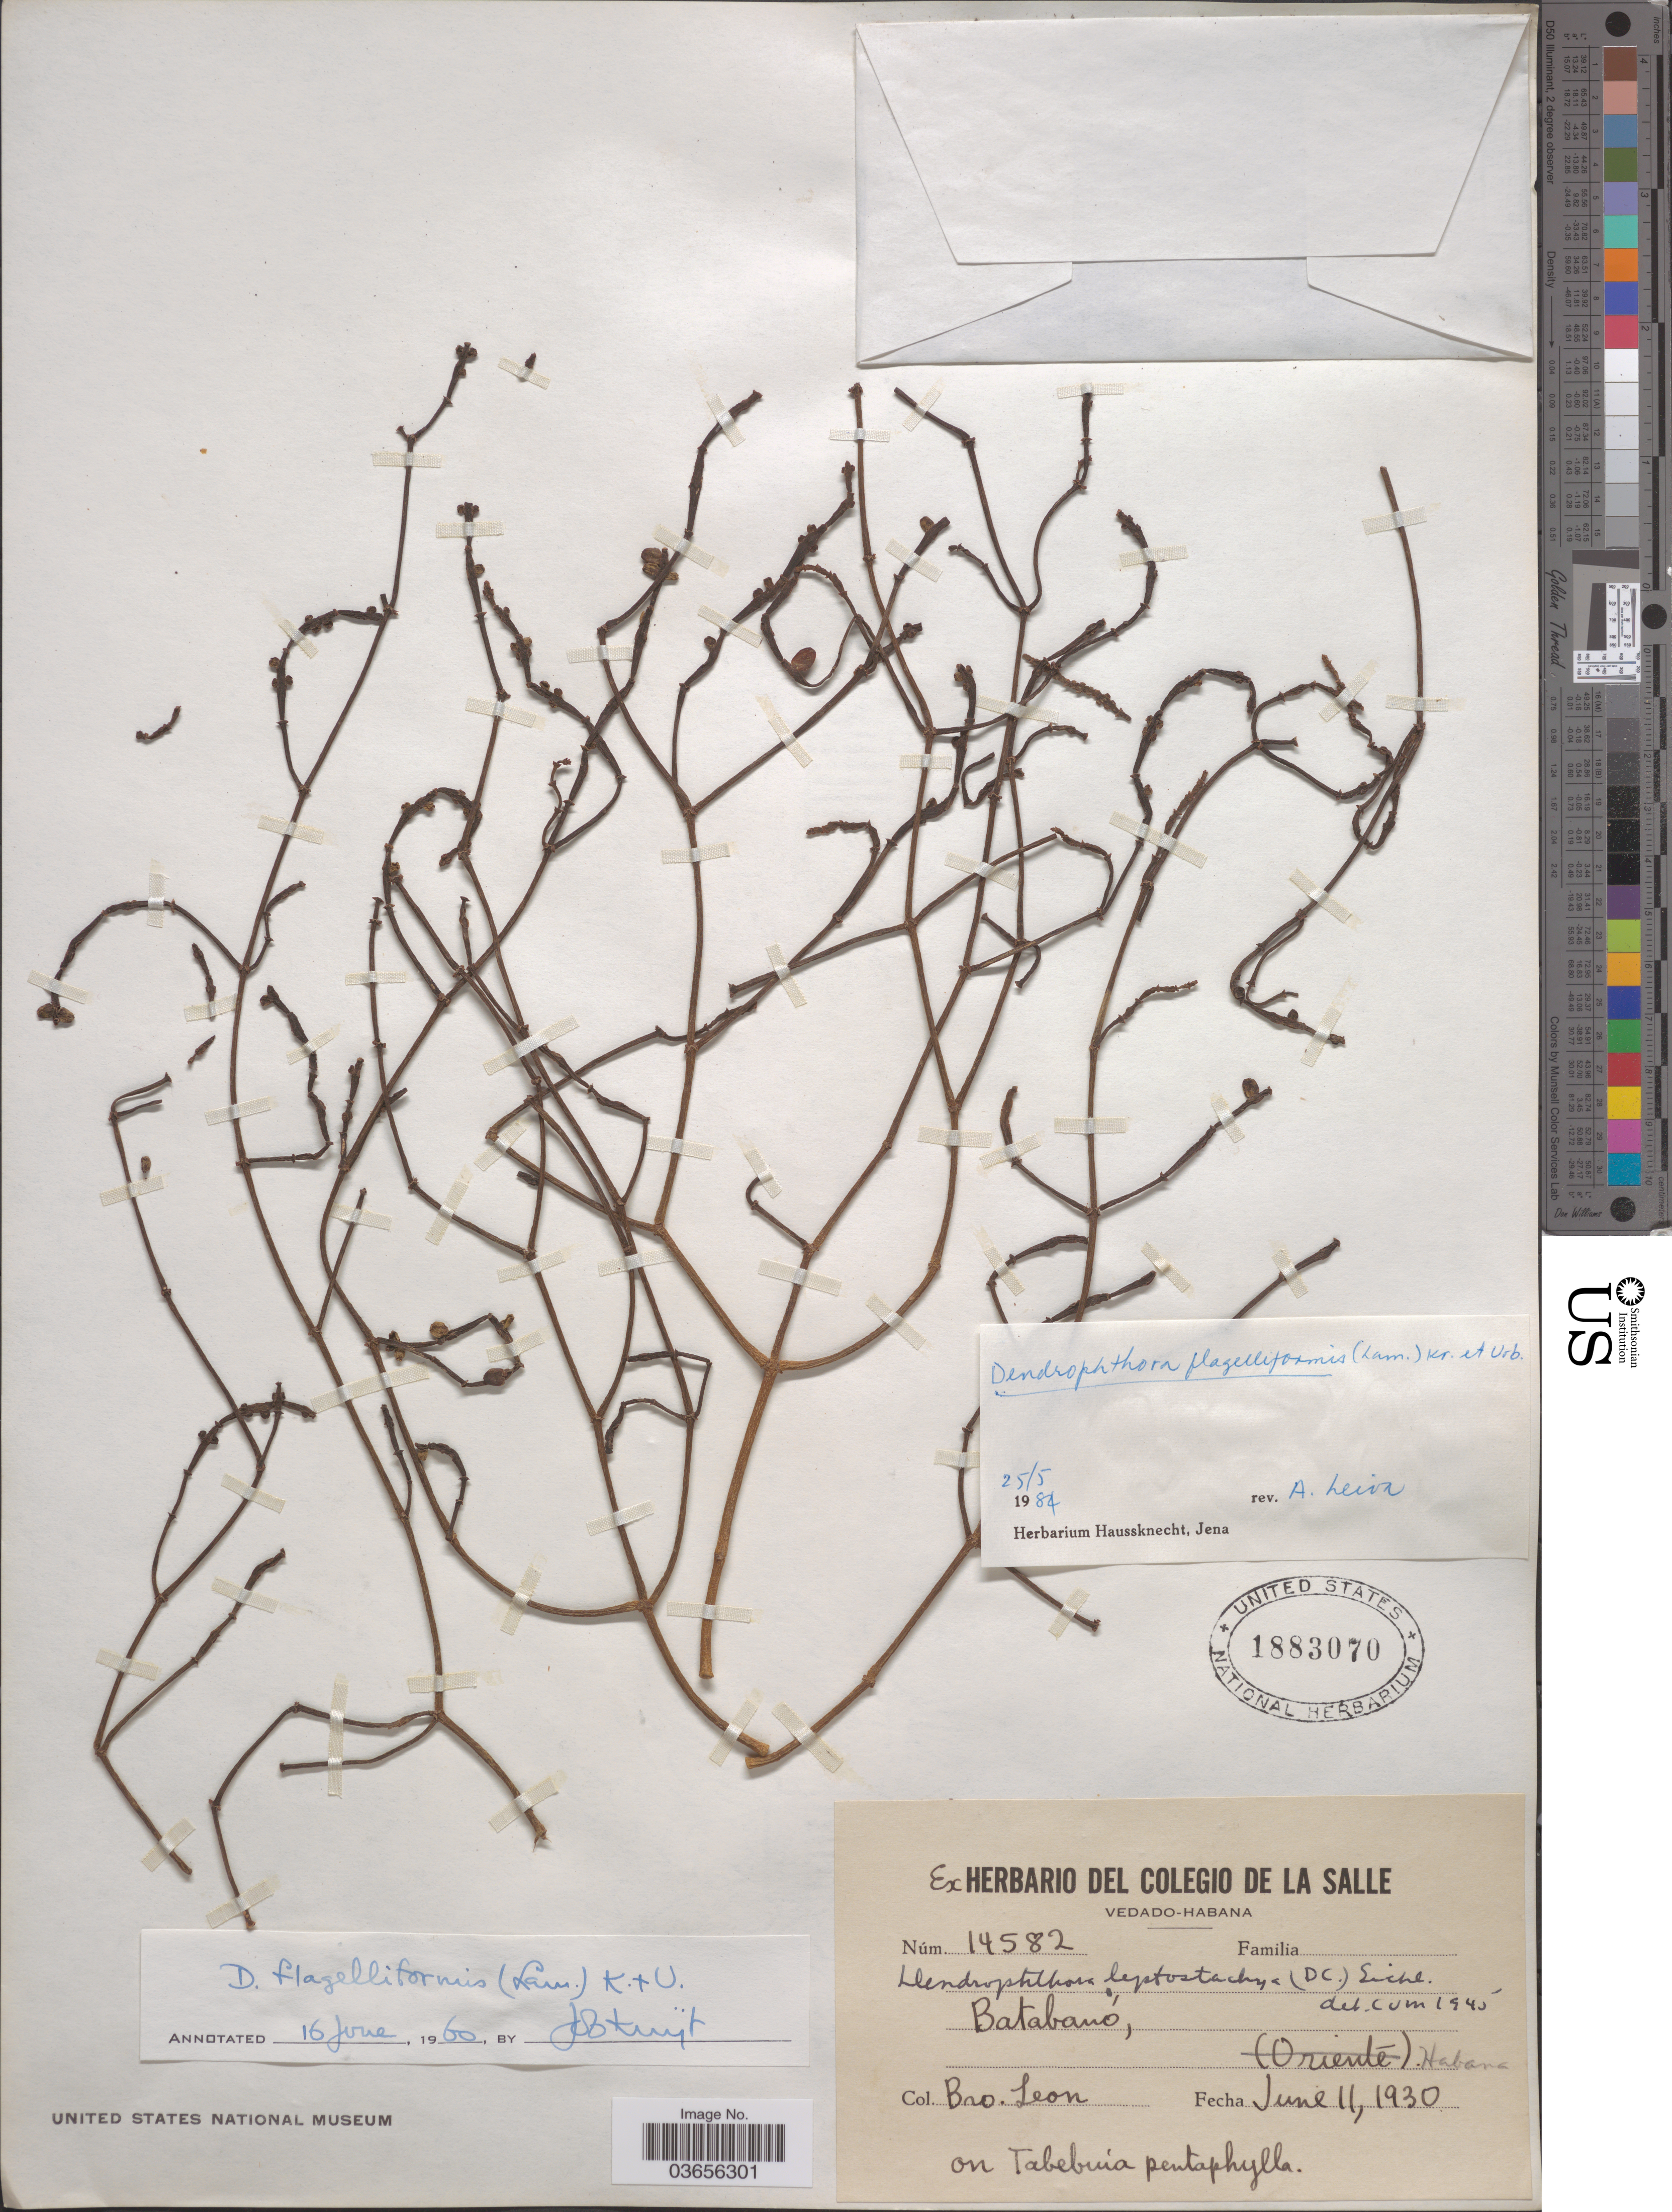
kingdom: Plantae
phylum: Tracheophyta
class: Magnoliopsida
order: Santalales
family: Viscaceae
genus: Dendrophthora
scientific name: Dendrophthora flagelliformis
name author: (Lam.) Krug & Urb.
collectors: Bro. León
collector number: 14582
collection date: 1930-06-11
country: Cuba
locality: Batabano, (Habana).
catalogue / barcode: US 1883070